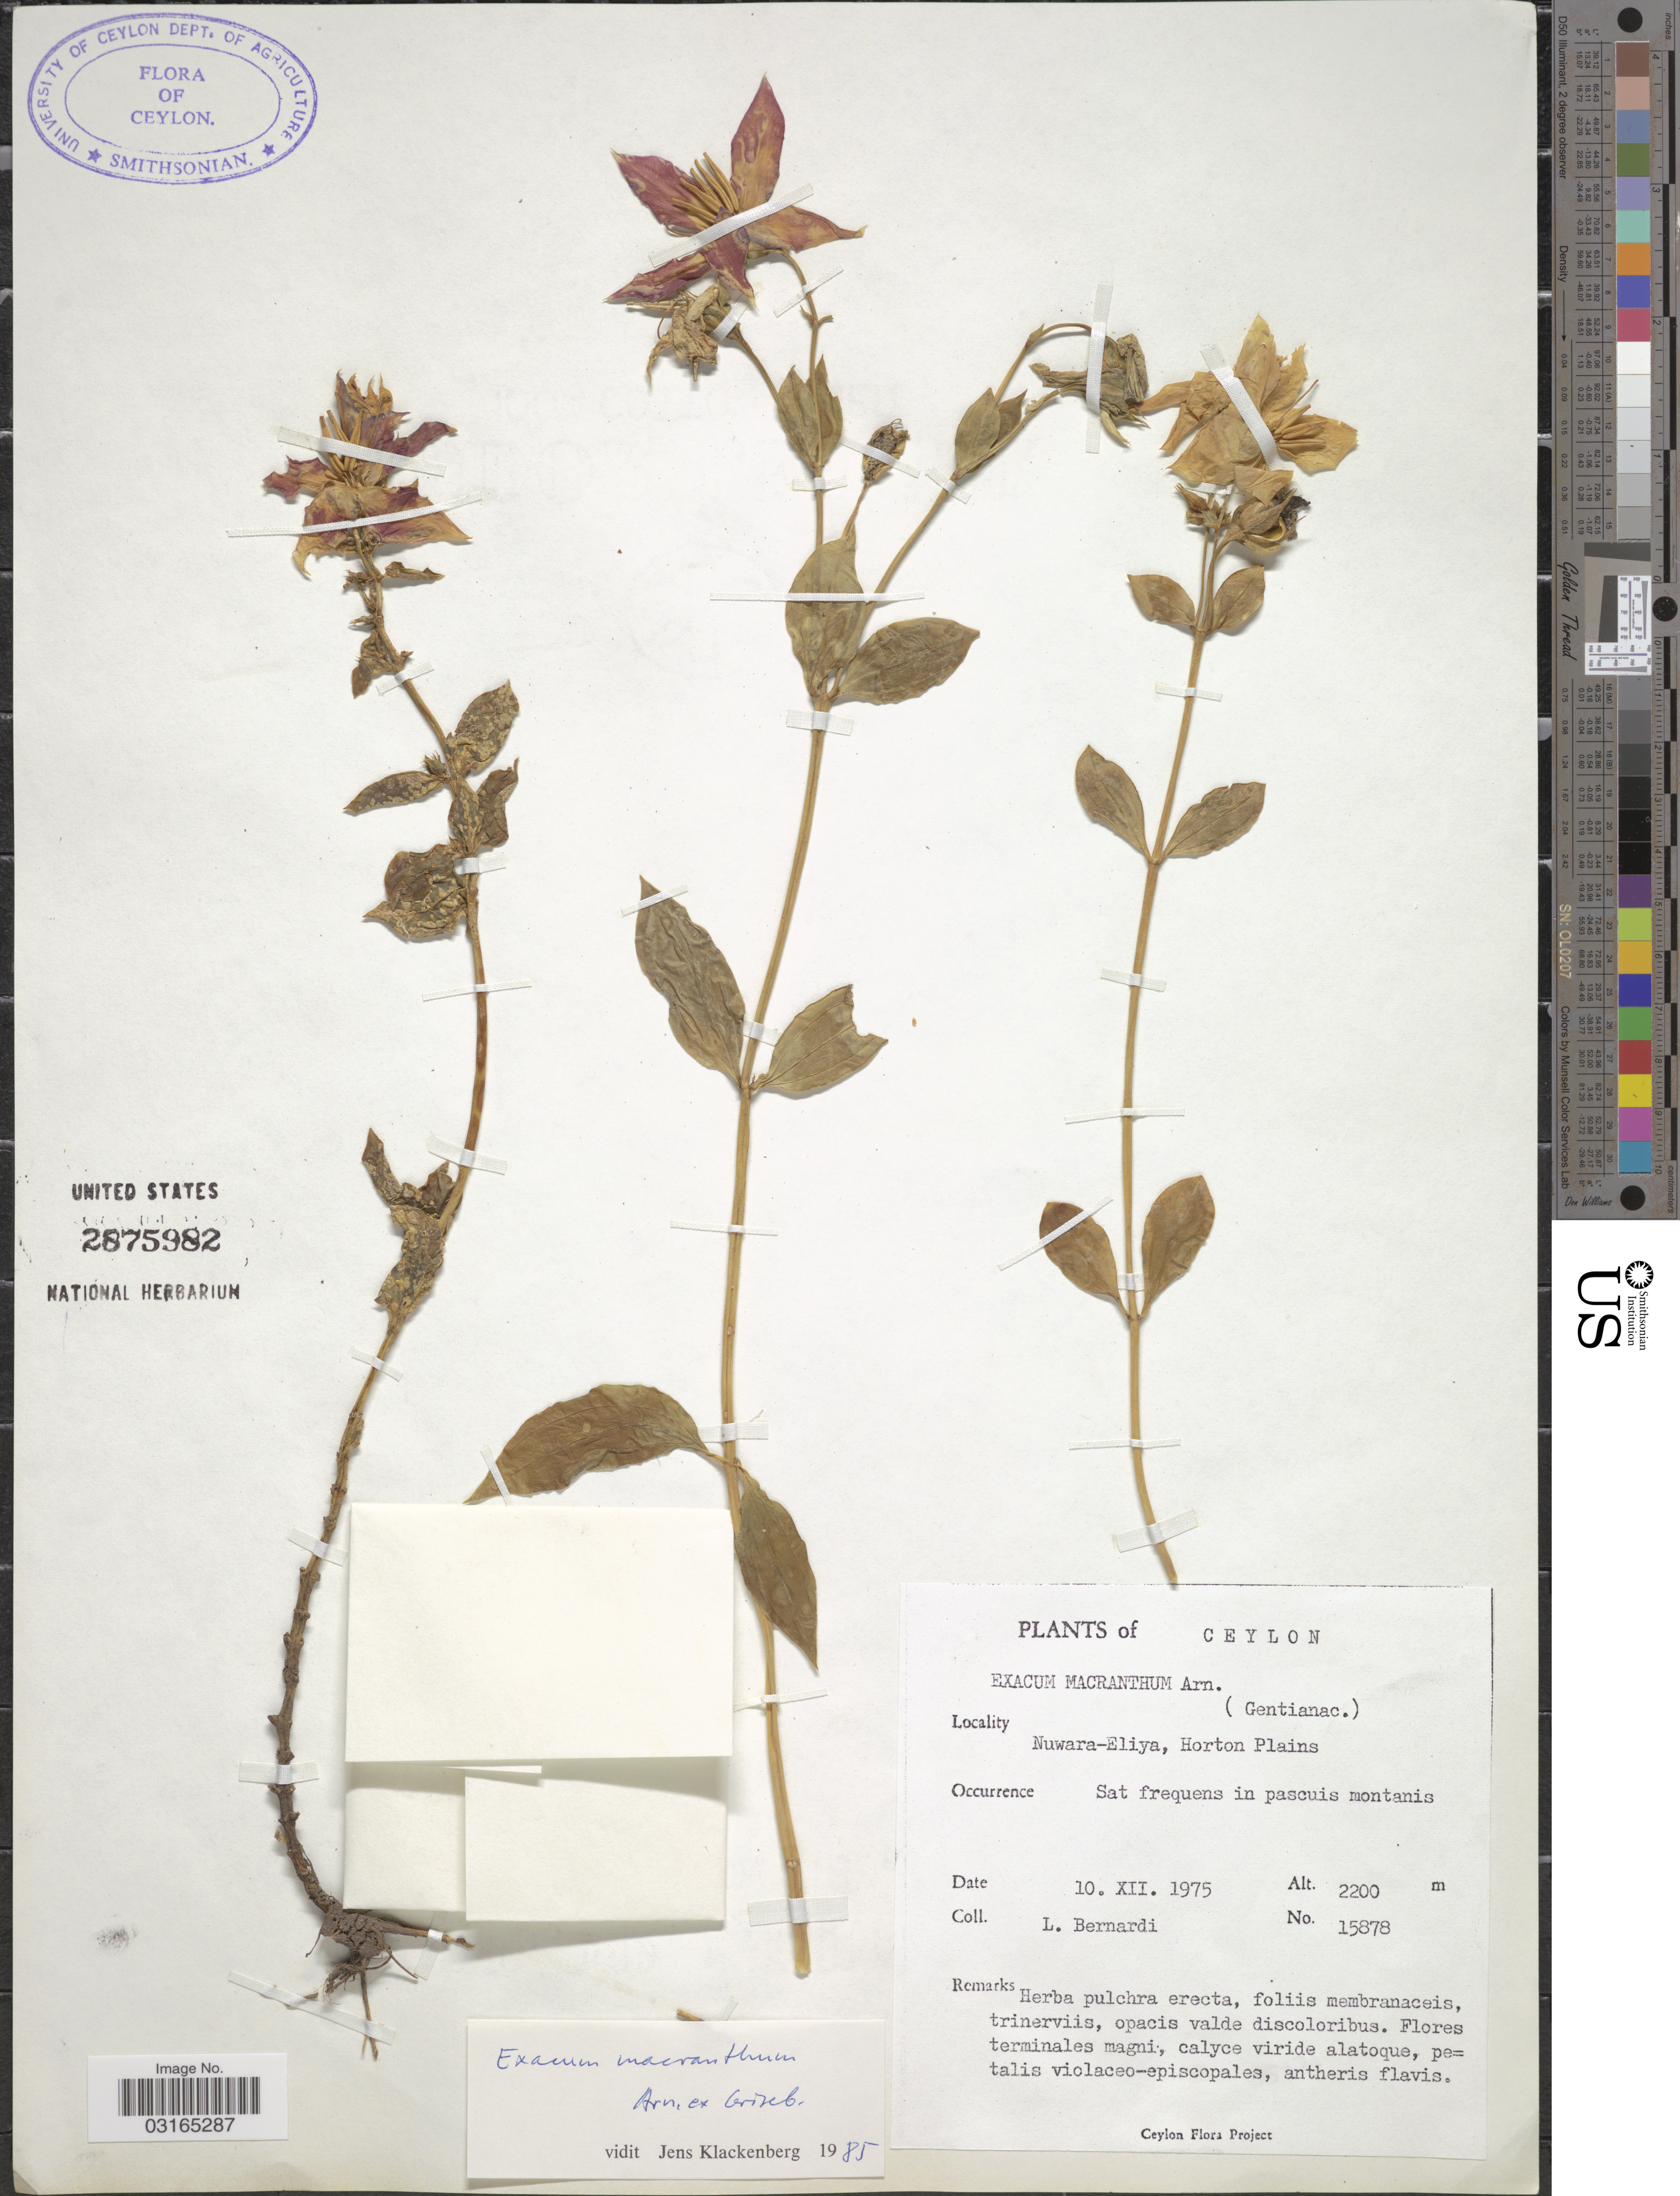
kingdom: Plantae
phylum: Tracheophyta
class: Magnoliopsida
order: Gentianales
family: Gentianaceae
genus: Exacum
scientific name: Exacum macranthum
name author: Arn. ex Griseb.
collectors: L. Bernardi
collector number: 15878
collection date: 1975-12-10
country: Sri Lanka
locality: Ceylon. Nuwara-Eliya, Horton Plains.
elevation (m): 2200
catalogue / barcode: US 2875982